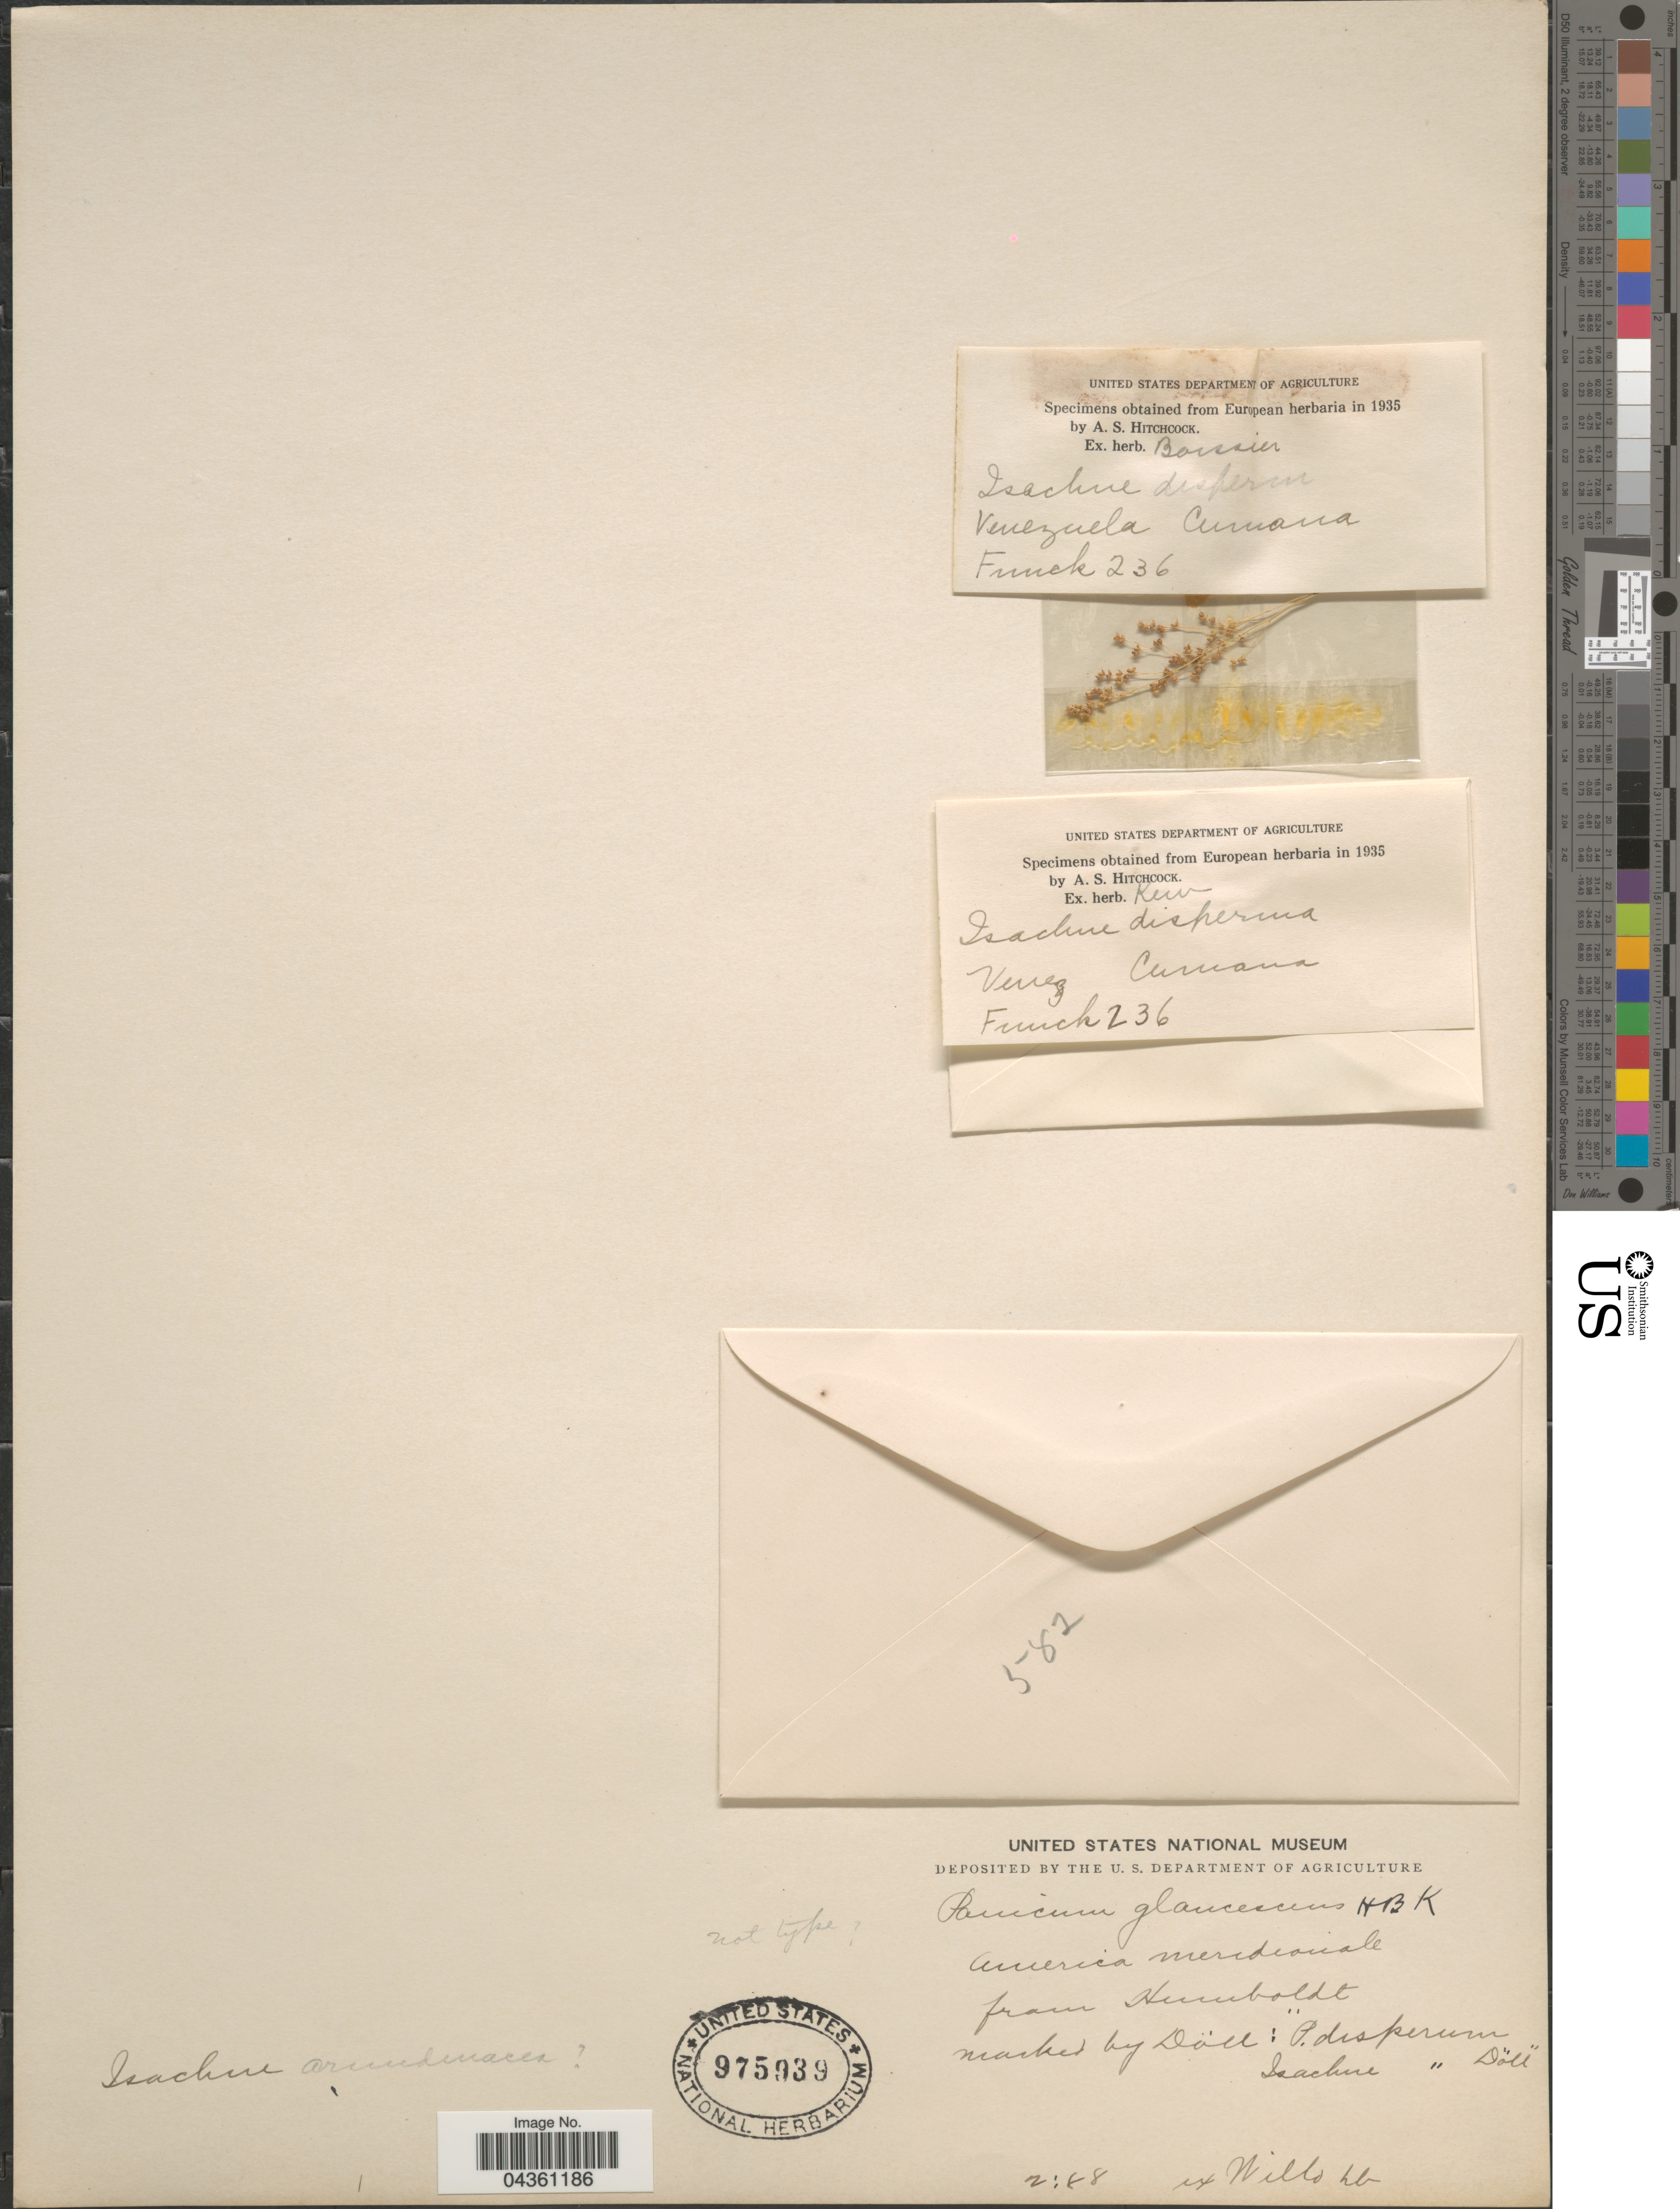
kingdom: Plantae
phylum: Tracheophyta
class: Liliopsida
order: Poales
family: Poaceae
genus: Isachne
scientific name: Isachne arundinacea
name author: (Sw.) Griseb.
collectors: -. Humboldt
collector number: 582?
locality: America meridionale.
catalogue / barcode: US 975939